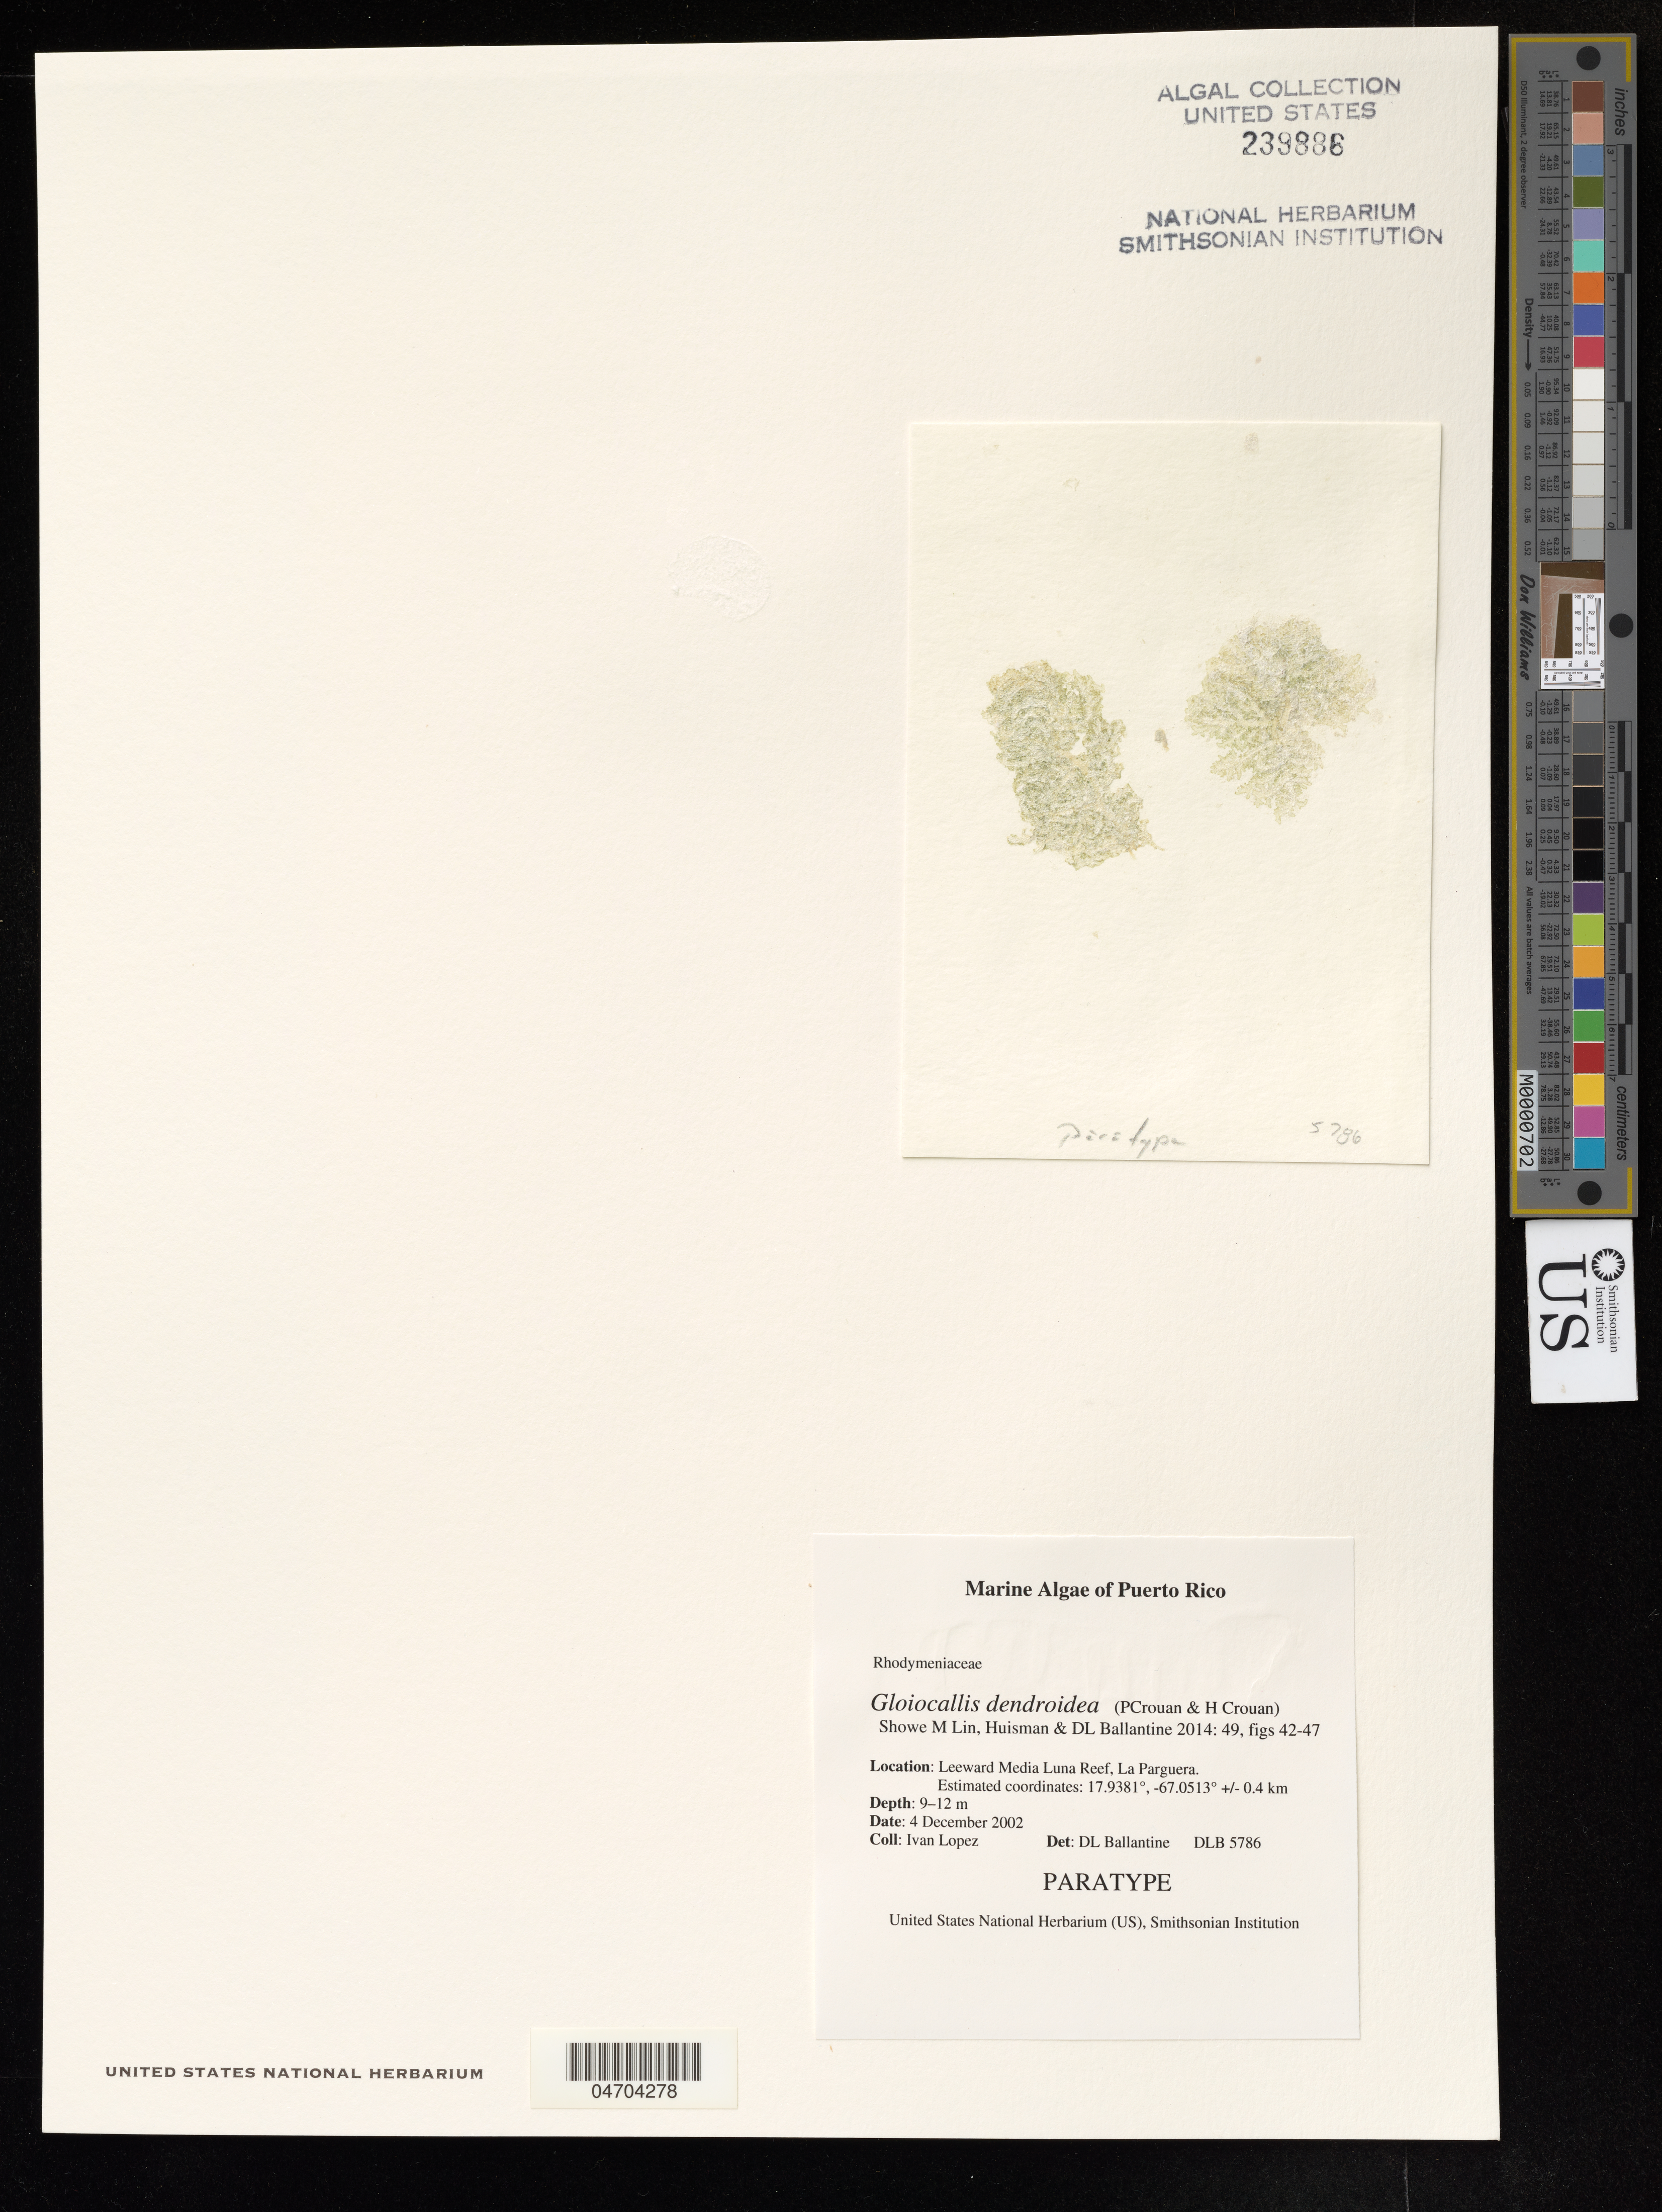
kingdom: Plantae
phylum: Rhodophyta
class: Florideophyceae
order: Nemaliales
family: Liagoraceae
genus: Gloiocallis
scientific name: Gloiocallis dendroidea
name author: (P. Crouan & H. Crouan) S.-M. Lin et al.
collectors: I. Lopez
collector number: DLB 5786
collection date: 2002-12-04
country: Puerto Rico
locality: Leeward Media Luna Reef, La Parguera.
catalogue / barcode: US 239886